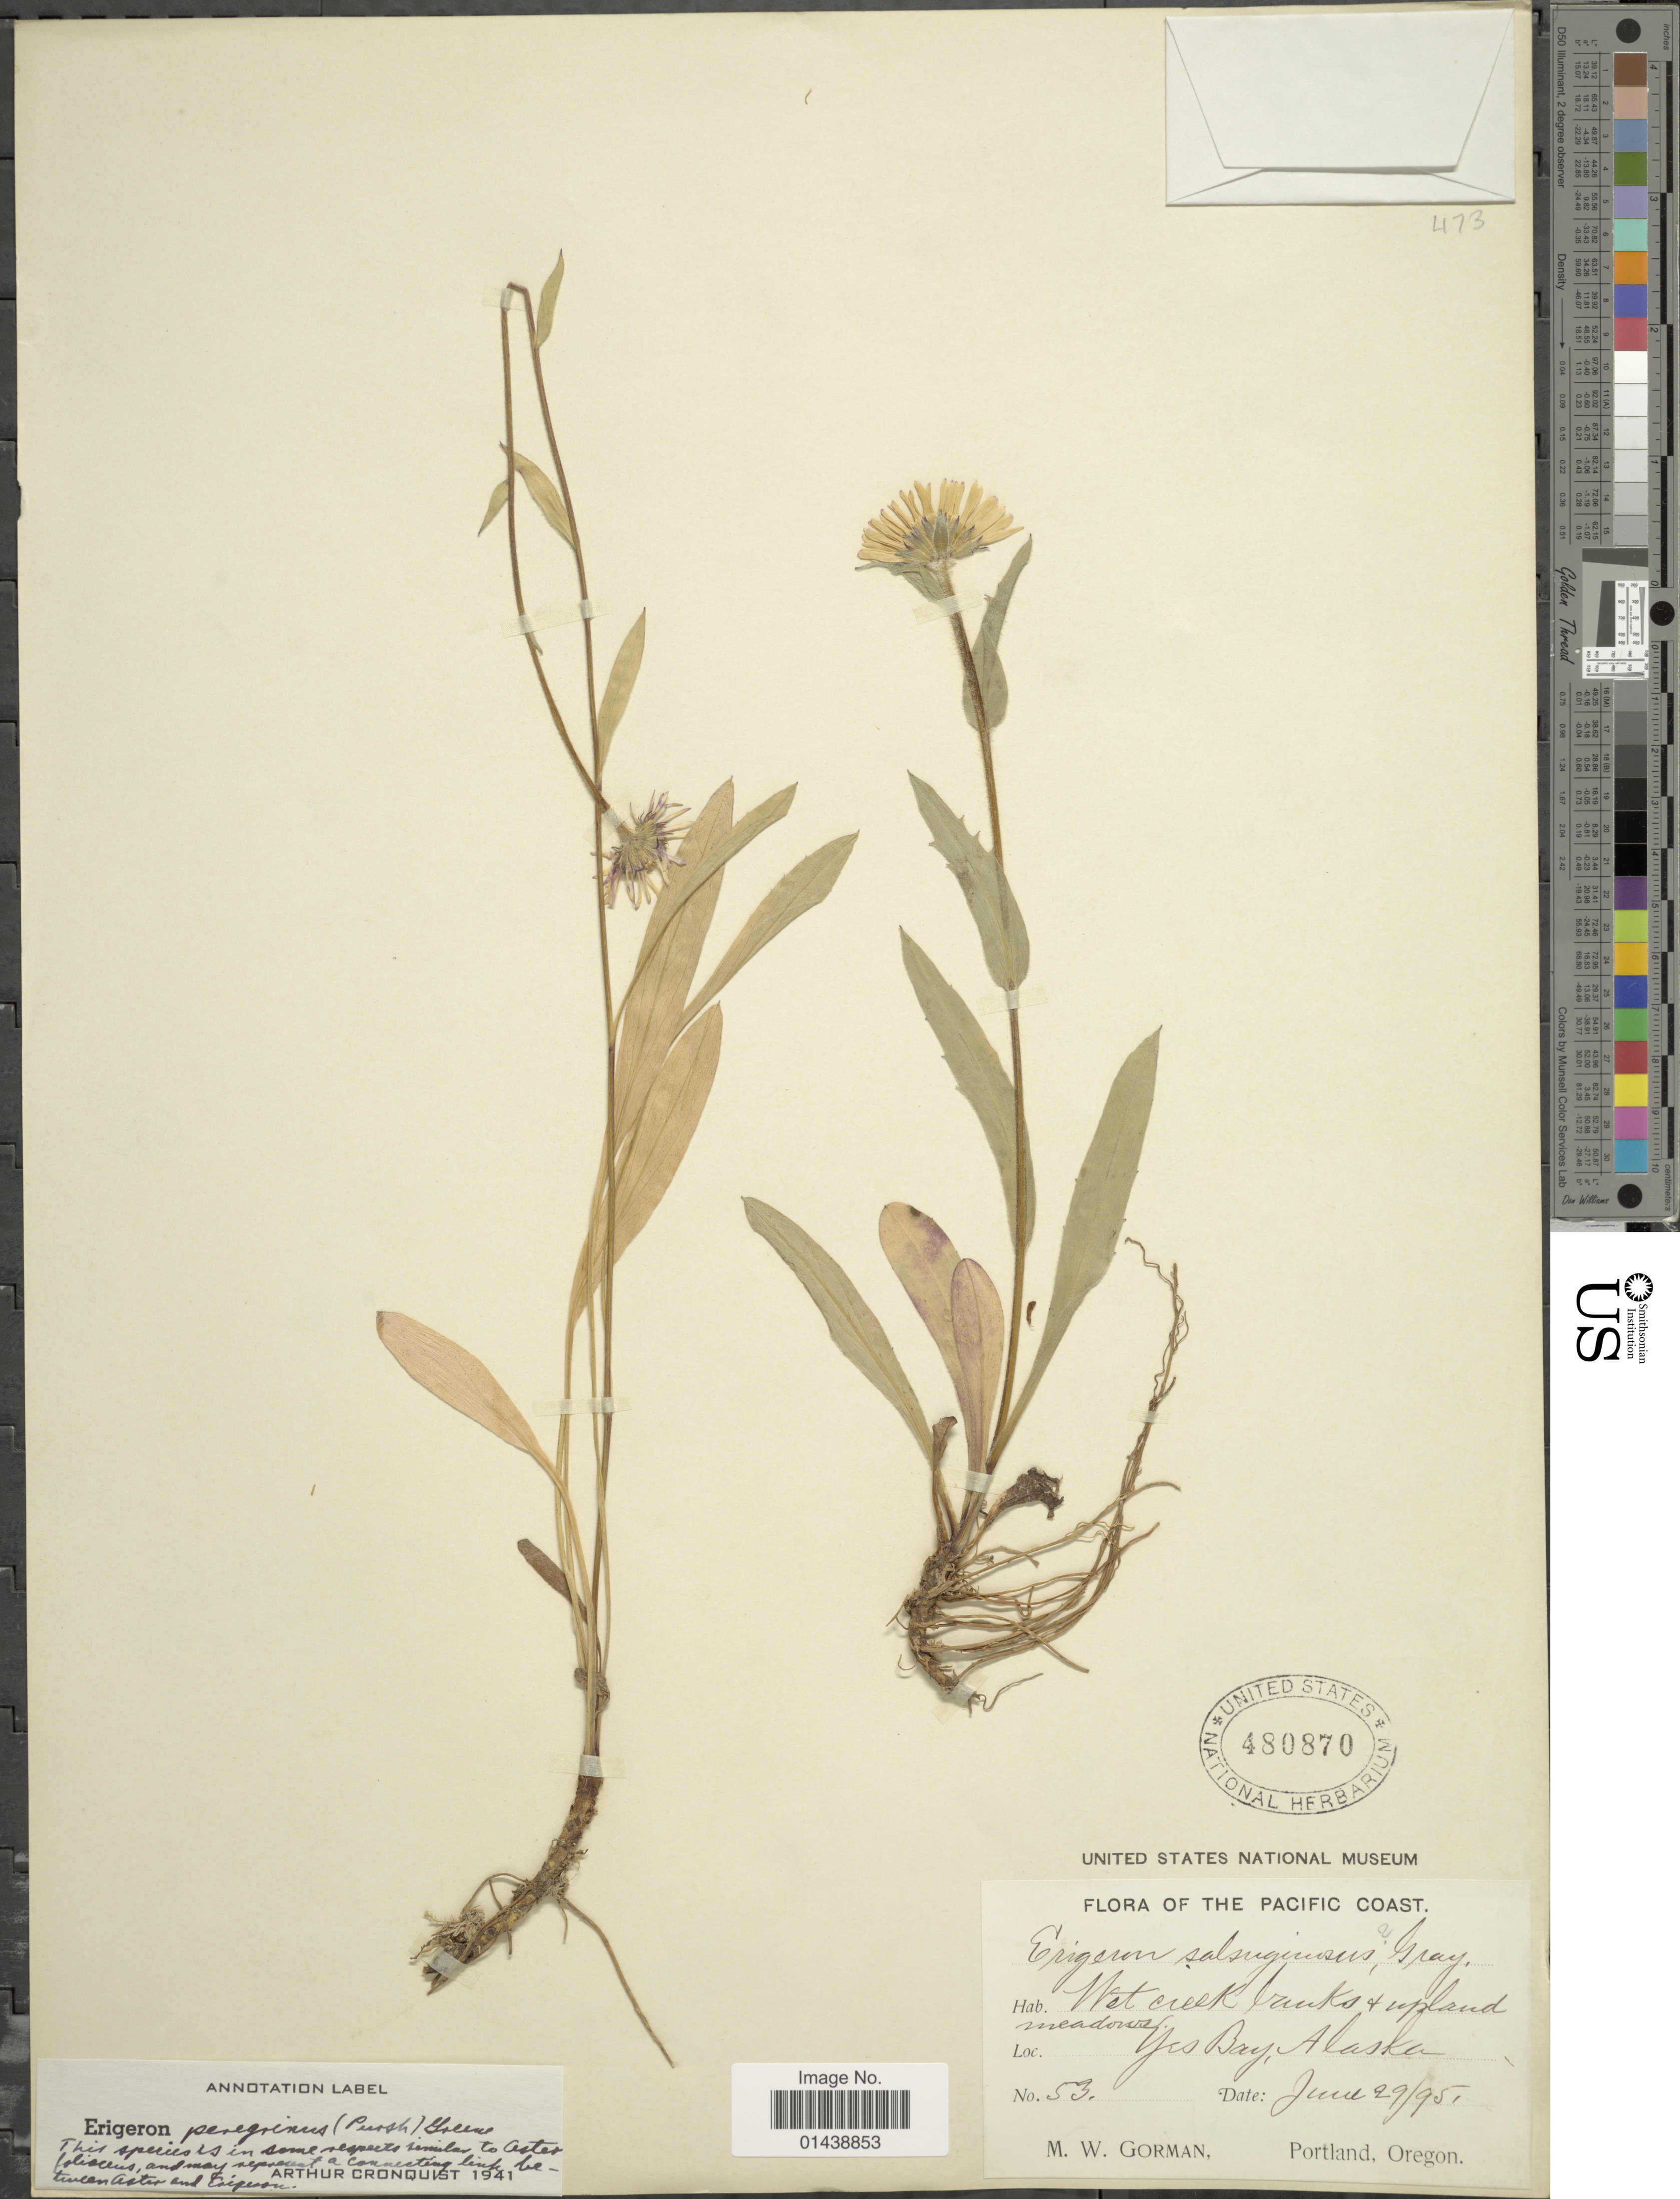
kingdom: Plantae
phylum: Tracheophyta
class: Magnoliopsida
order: Asterales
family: Asteraceae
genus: Erigeron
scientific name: Erigeron peregrinus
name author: (Banks ex Pursh) Greene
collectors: M. W. Gorman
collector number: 53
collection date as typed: Transcribed d/m/y: 29/6/95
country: United States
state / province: Alaska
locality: Pacific Coast, Wet creek banks & upland meadows. Yes Bay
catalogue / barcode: US 480870